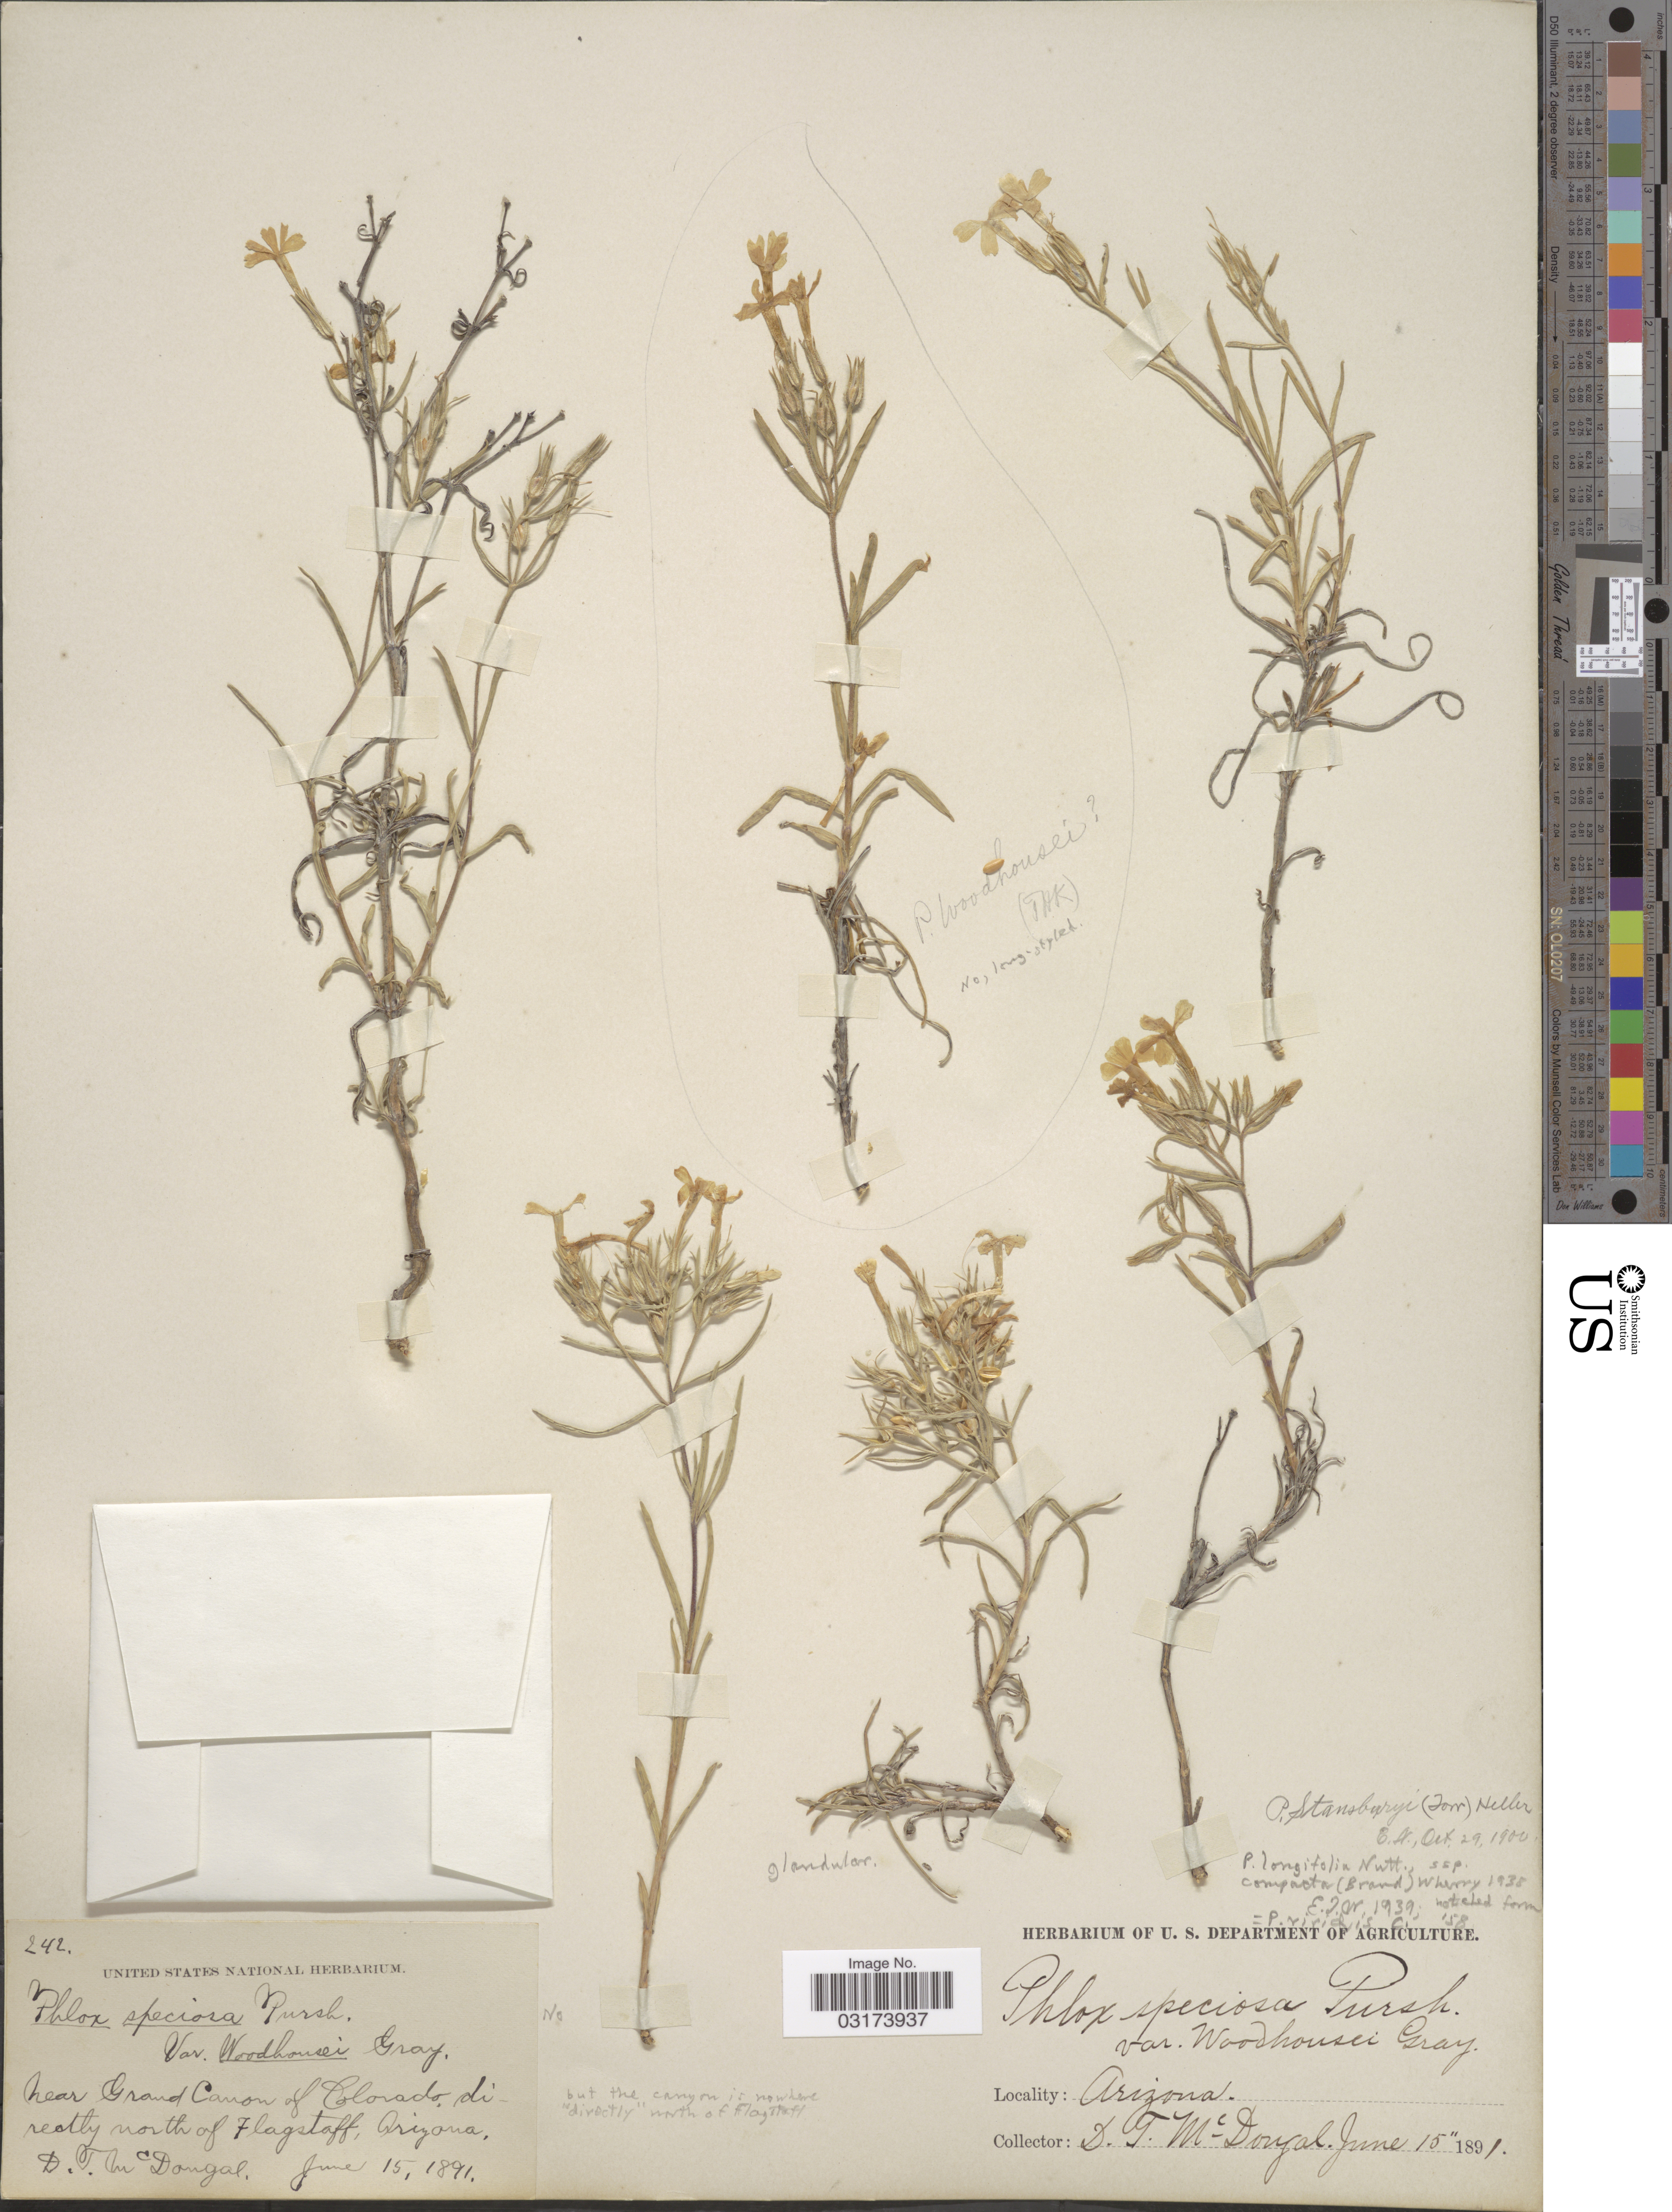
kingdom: Plantae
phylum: Tracheophyta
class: Magnoliopsida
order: Ericales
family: Polemoniaceae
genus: Phlox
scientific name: Phlox longifolia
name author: Nutt.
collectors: D. McDougal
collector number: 242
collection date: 1891-06-15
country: United States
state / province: Arizona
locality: Near Grand Canon of Colorado directly north of Flagstaff.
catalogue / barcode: US 103222